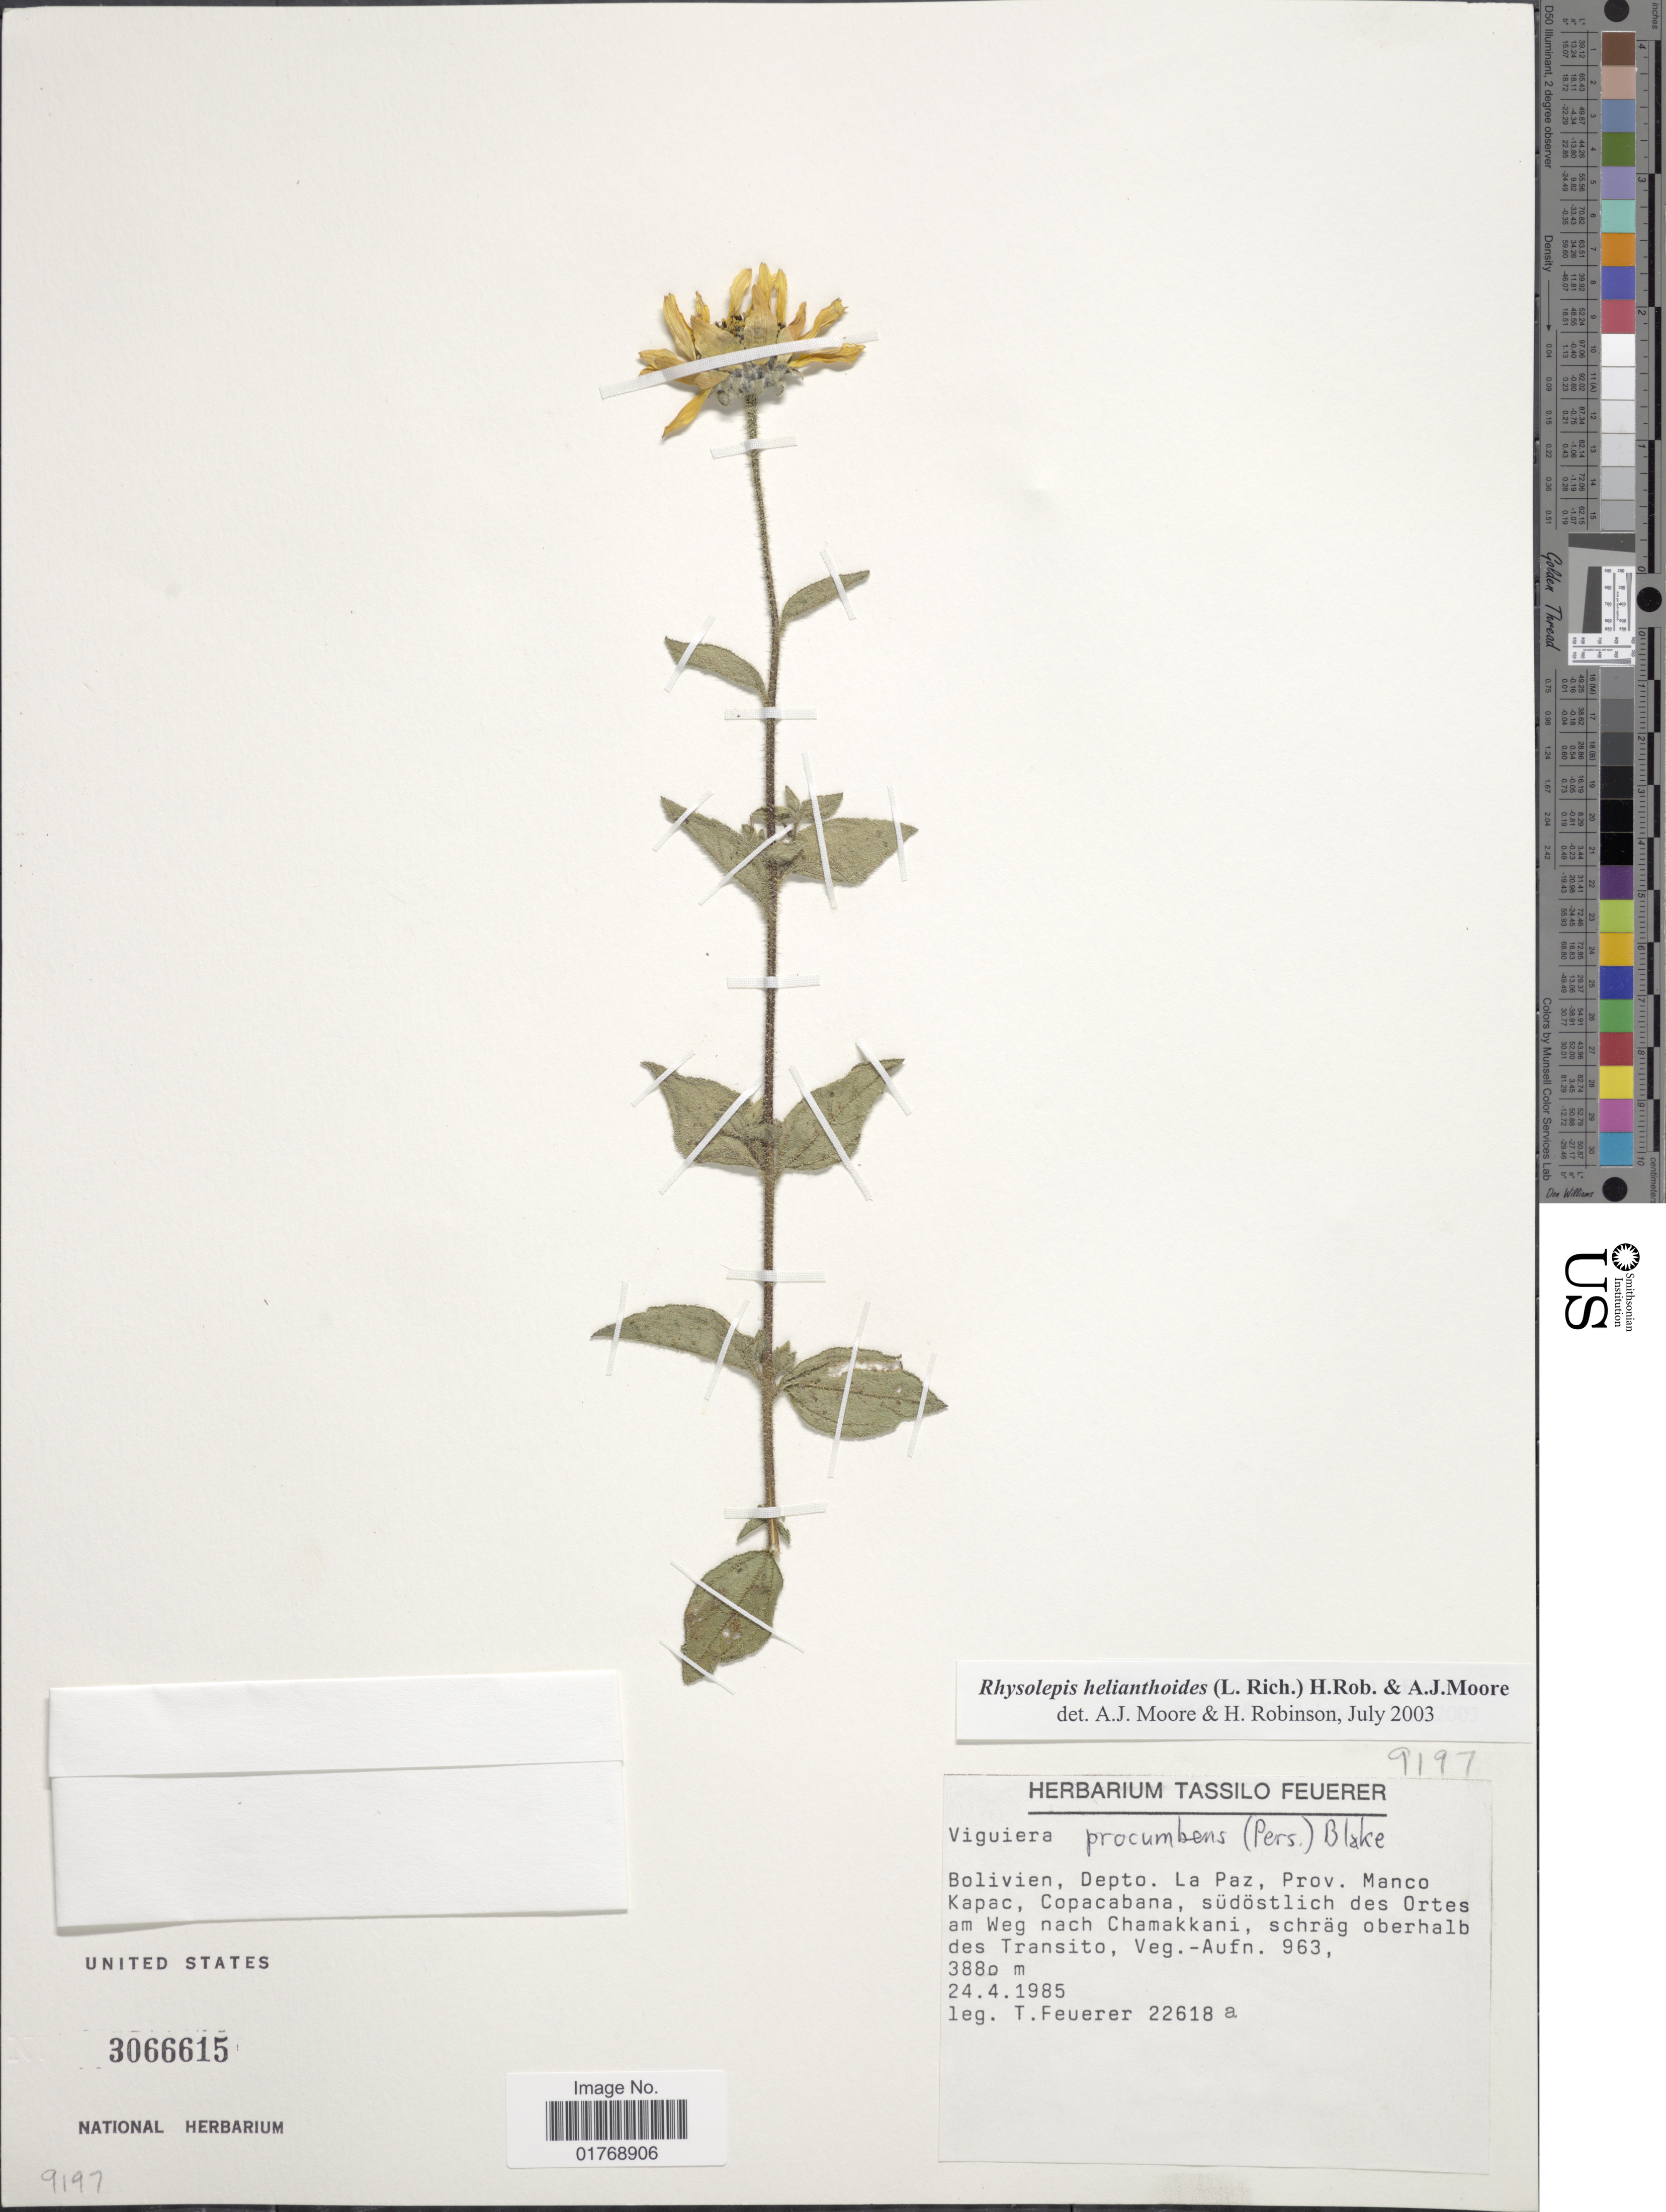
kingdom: Plantae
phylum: Tracheophyta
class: Magnoliopsida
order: Asterales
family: Asteraceae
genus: Viguiera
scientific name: Viguiera procumbens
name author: (Pers.) S.F. Blake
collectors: T. Feuerer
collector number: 22618a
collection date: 1985-04-24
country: Bolivia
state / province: La Paz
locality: Bolivien, Depto. La Paz, Prov. Manco Kapac, Copacabana, südöstlich des Ortes am Weg nach Chamakkani, schräg overhalb des Transito, Veg.-Aufn. 963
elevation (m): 3880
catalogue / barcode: US 3066615